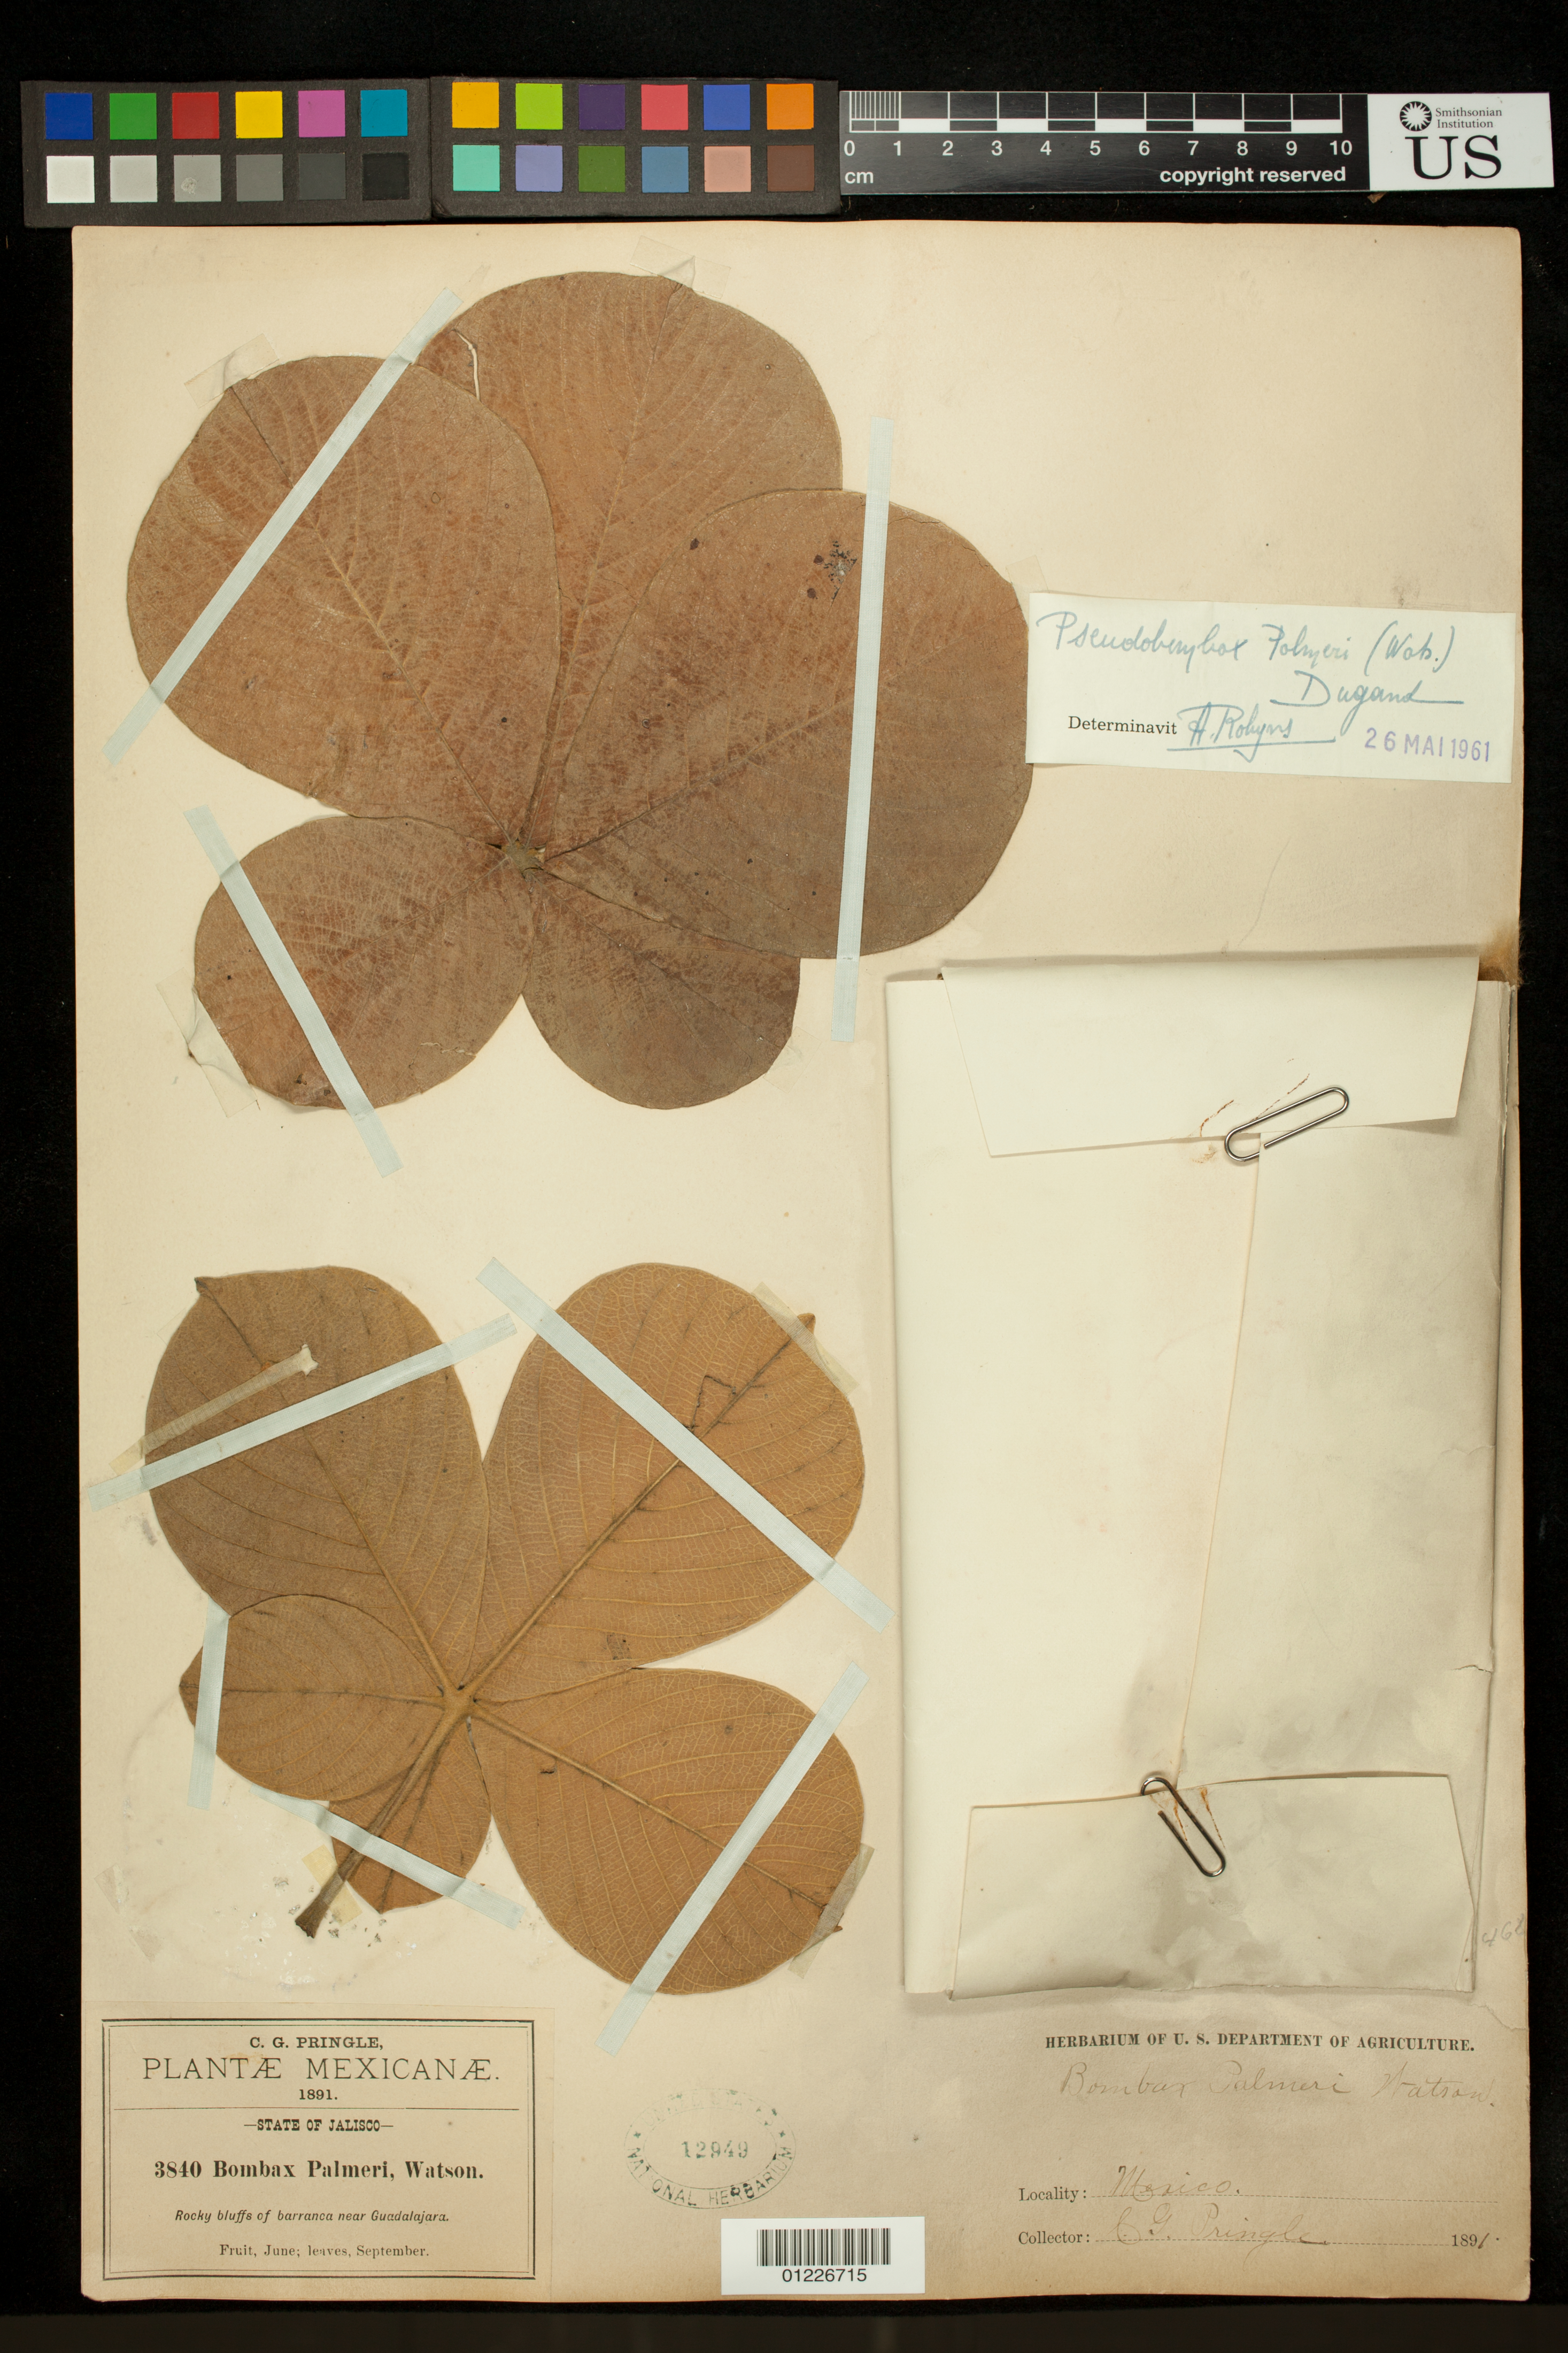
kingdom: Plantae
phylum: Tracheophyta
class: Magnoliopsida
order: Malvales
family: Malvaceae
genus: Pseudobombax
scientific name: Pseudobombax palmeri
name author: (S. Watson) Dugand G.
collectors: C. G. Pringle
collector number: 3840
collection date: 1891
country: Mexico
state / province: Jalisco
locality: Rocky bluffs of barranca near Guadalajara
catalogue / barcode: US 12949